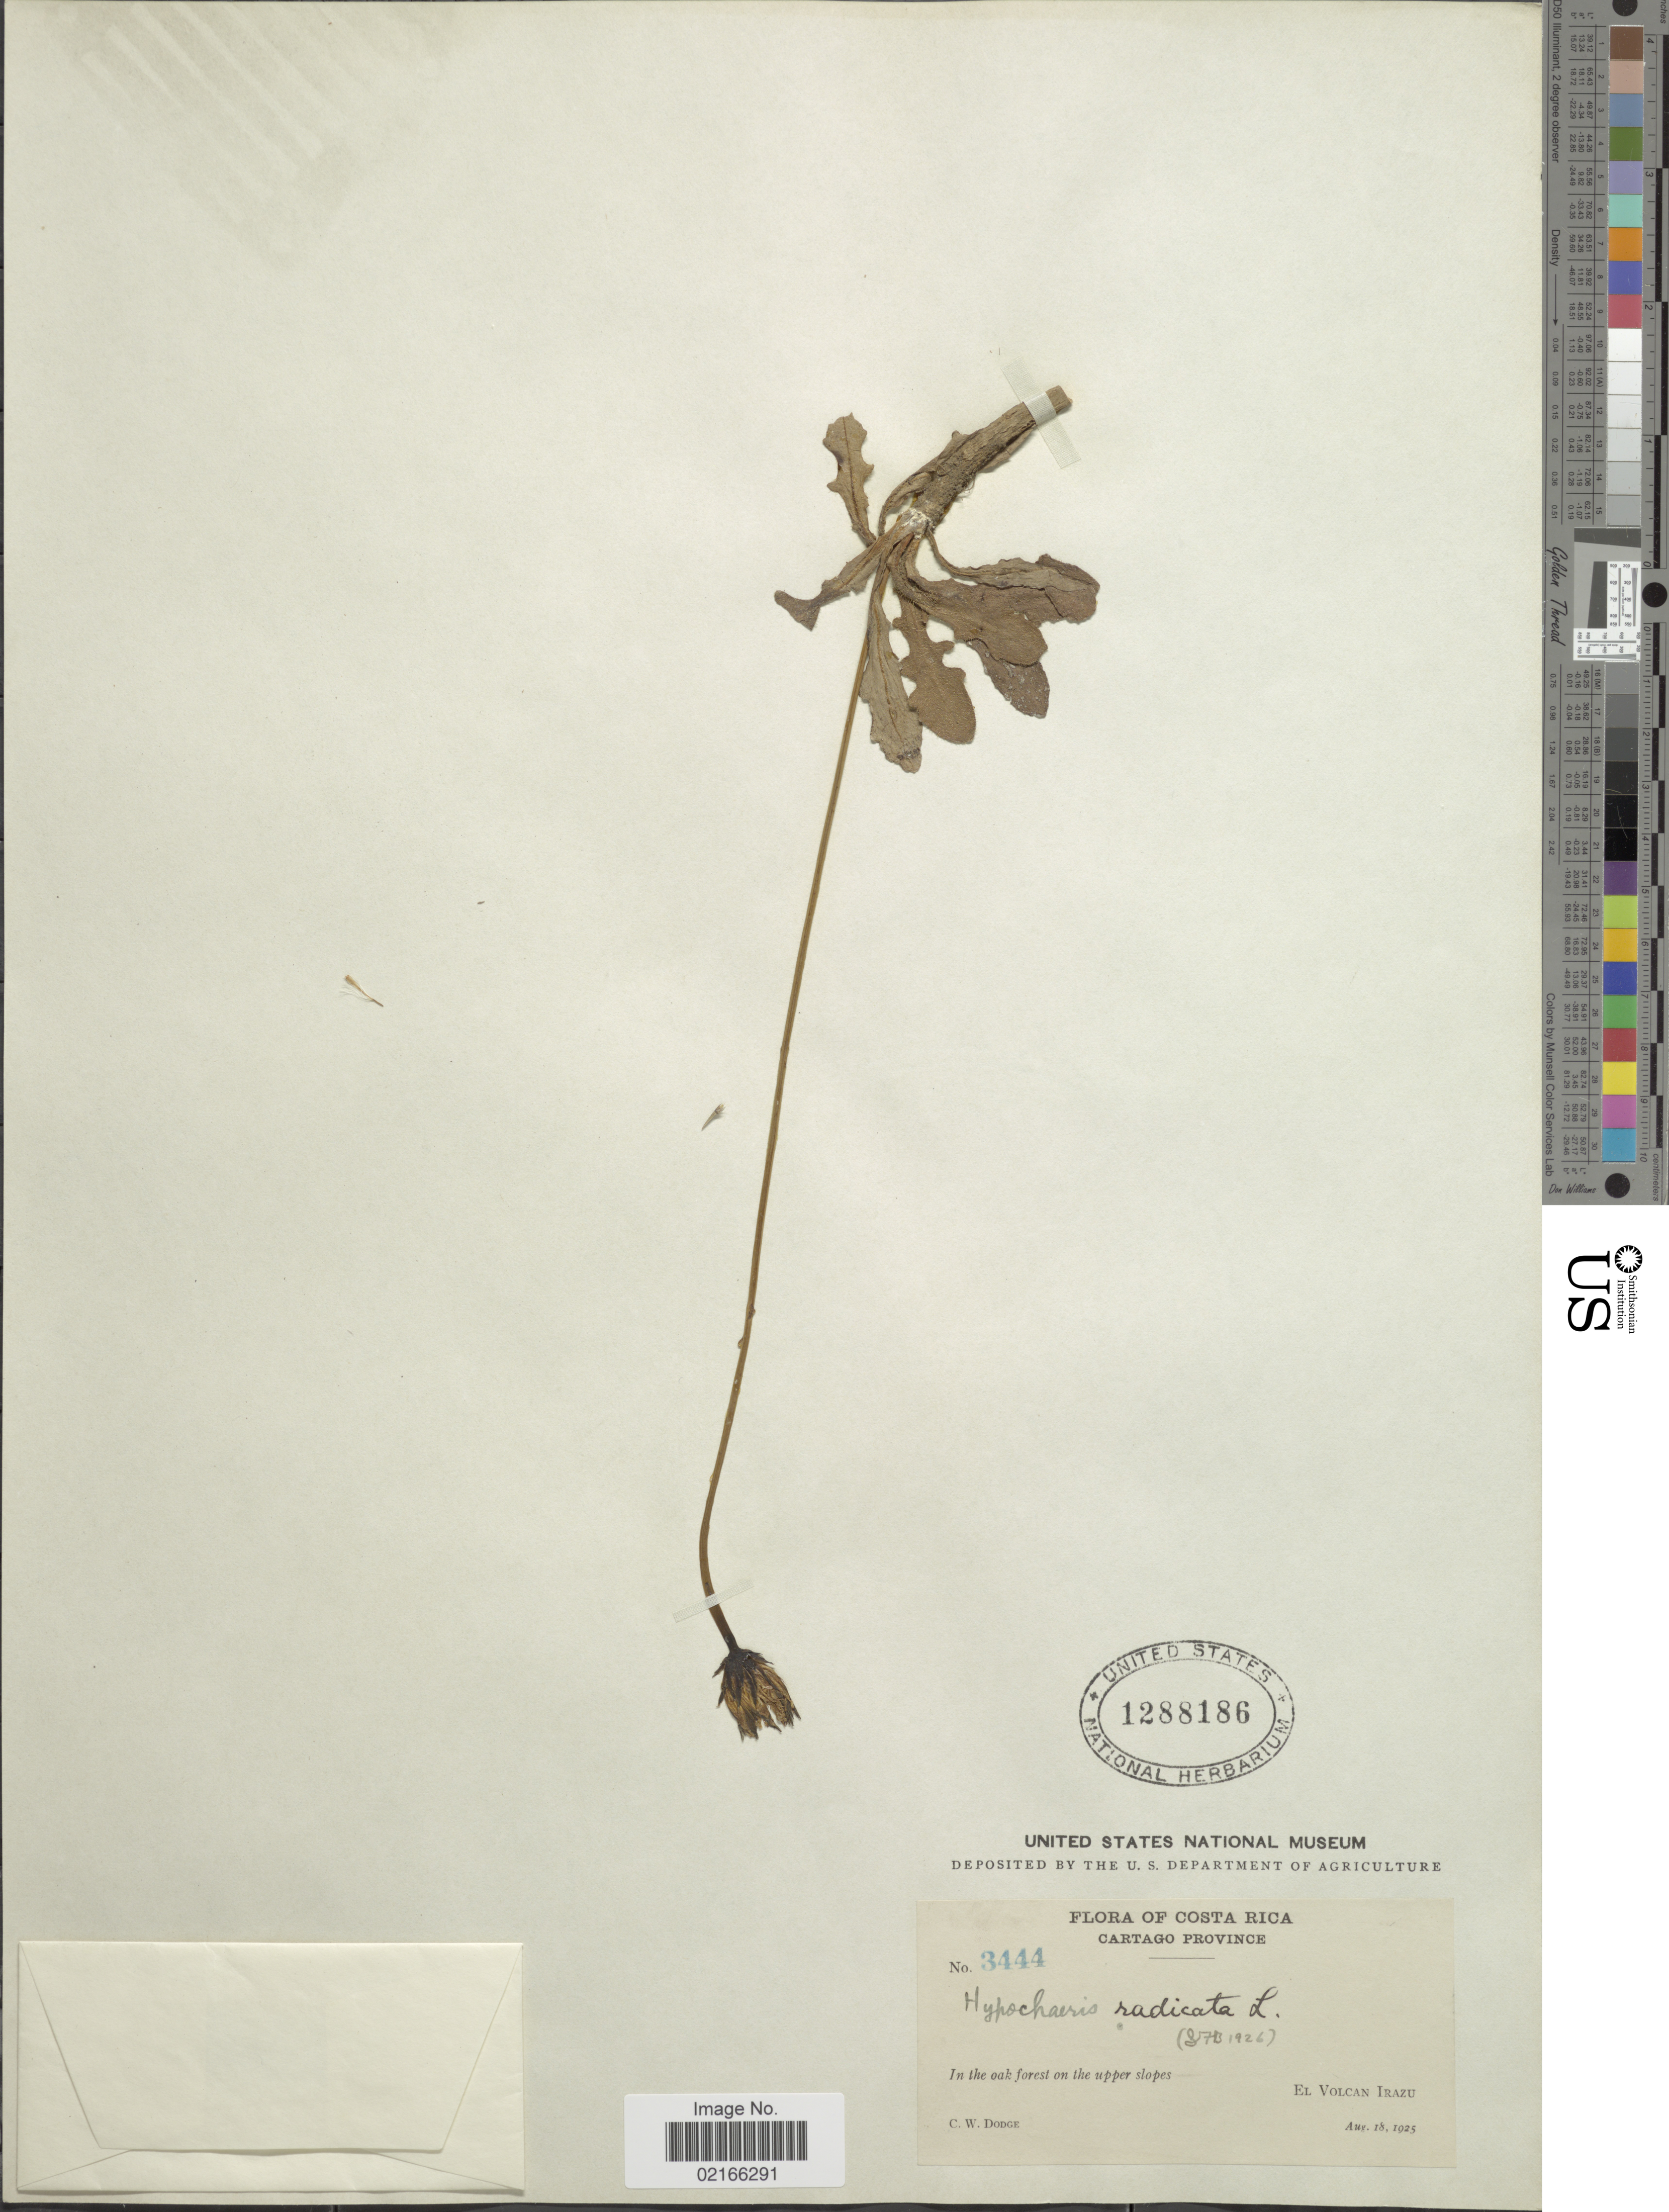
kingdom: Plantae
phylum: Tracheophyta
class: Magnoliopsida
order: Asterales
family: Asteraceae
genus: Hypochaeris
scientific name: Hypochaeris radicata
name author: L.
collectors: C. Dodge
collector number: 3444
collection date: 1925-08-18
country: Costa Rica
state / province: Cartago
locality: El Volcan Irazu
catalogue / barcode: US 1288186